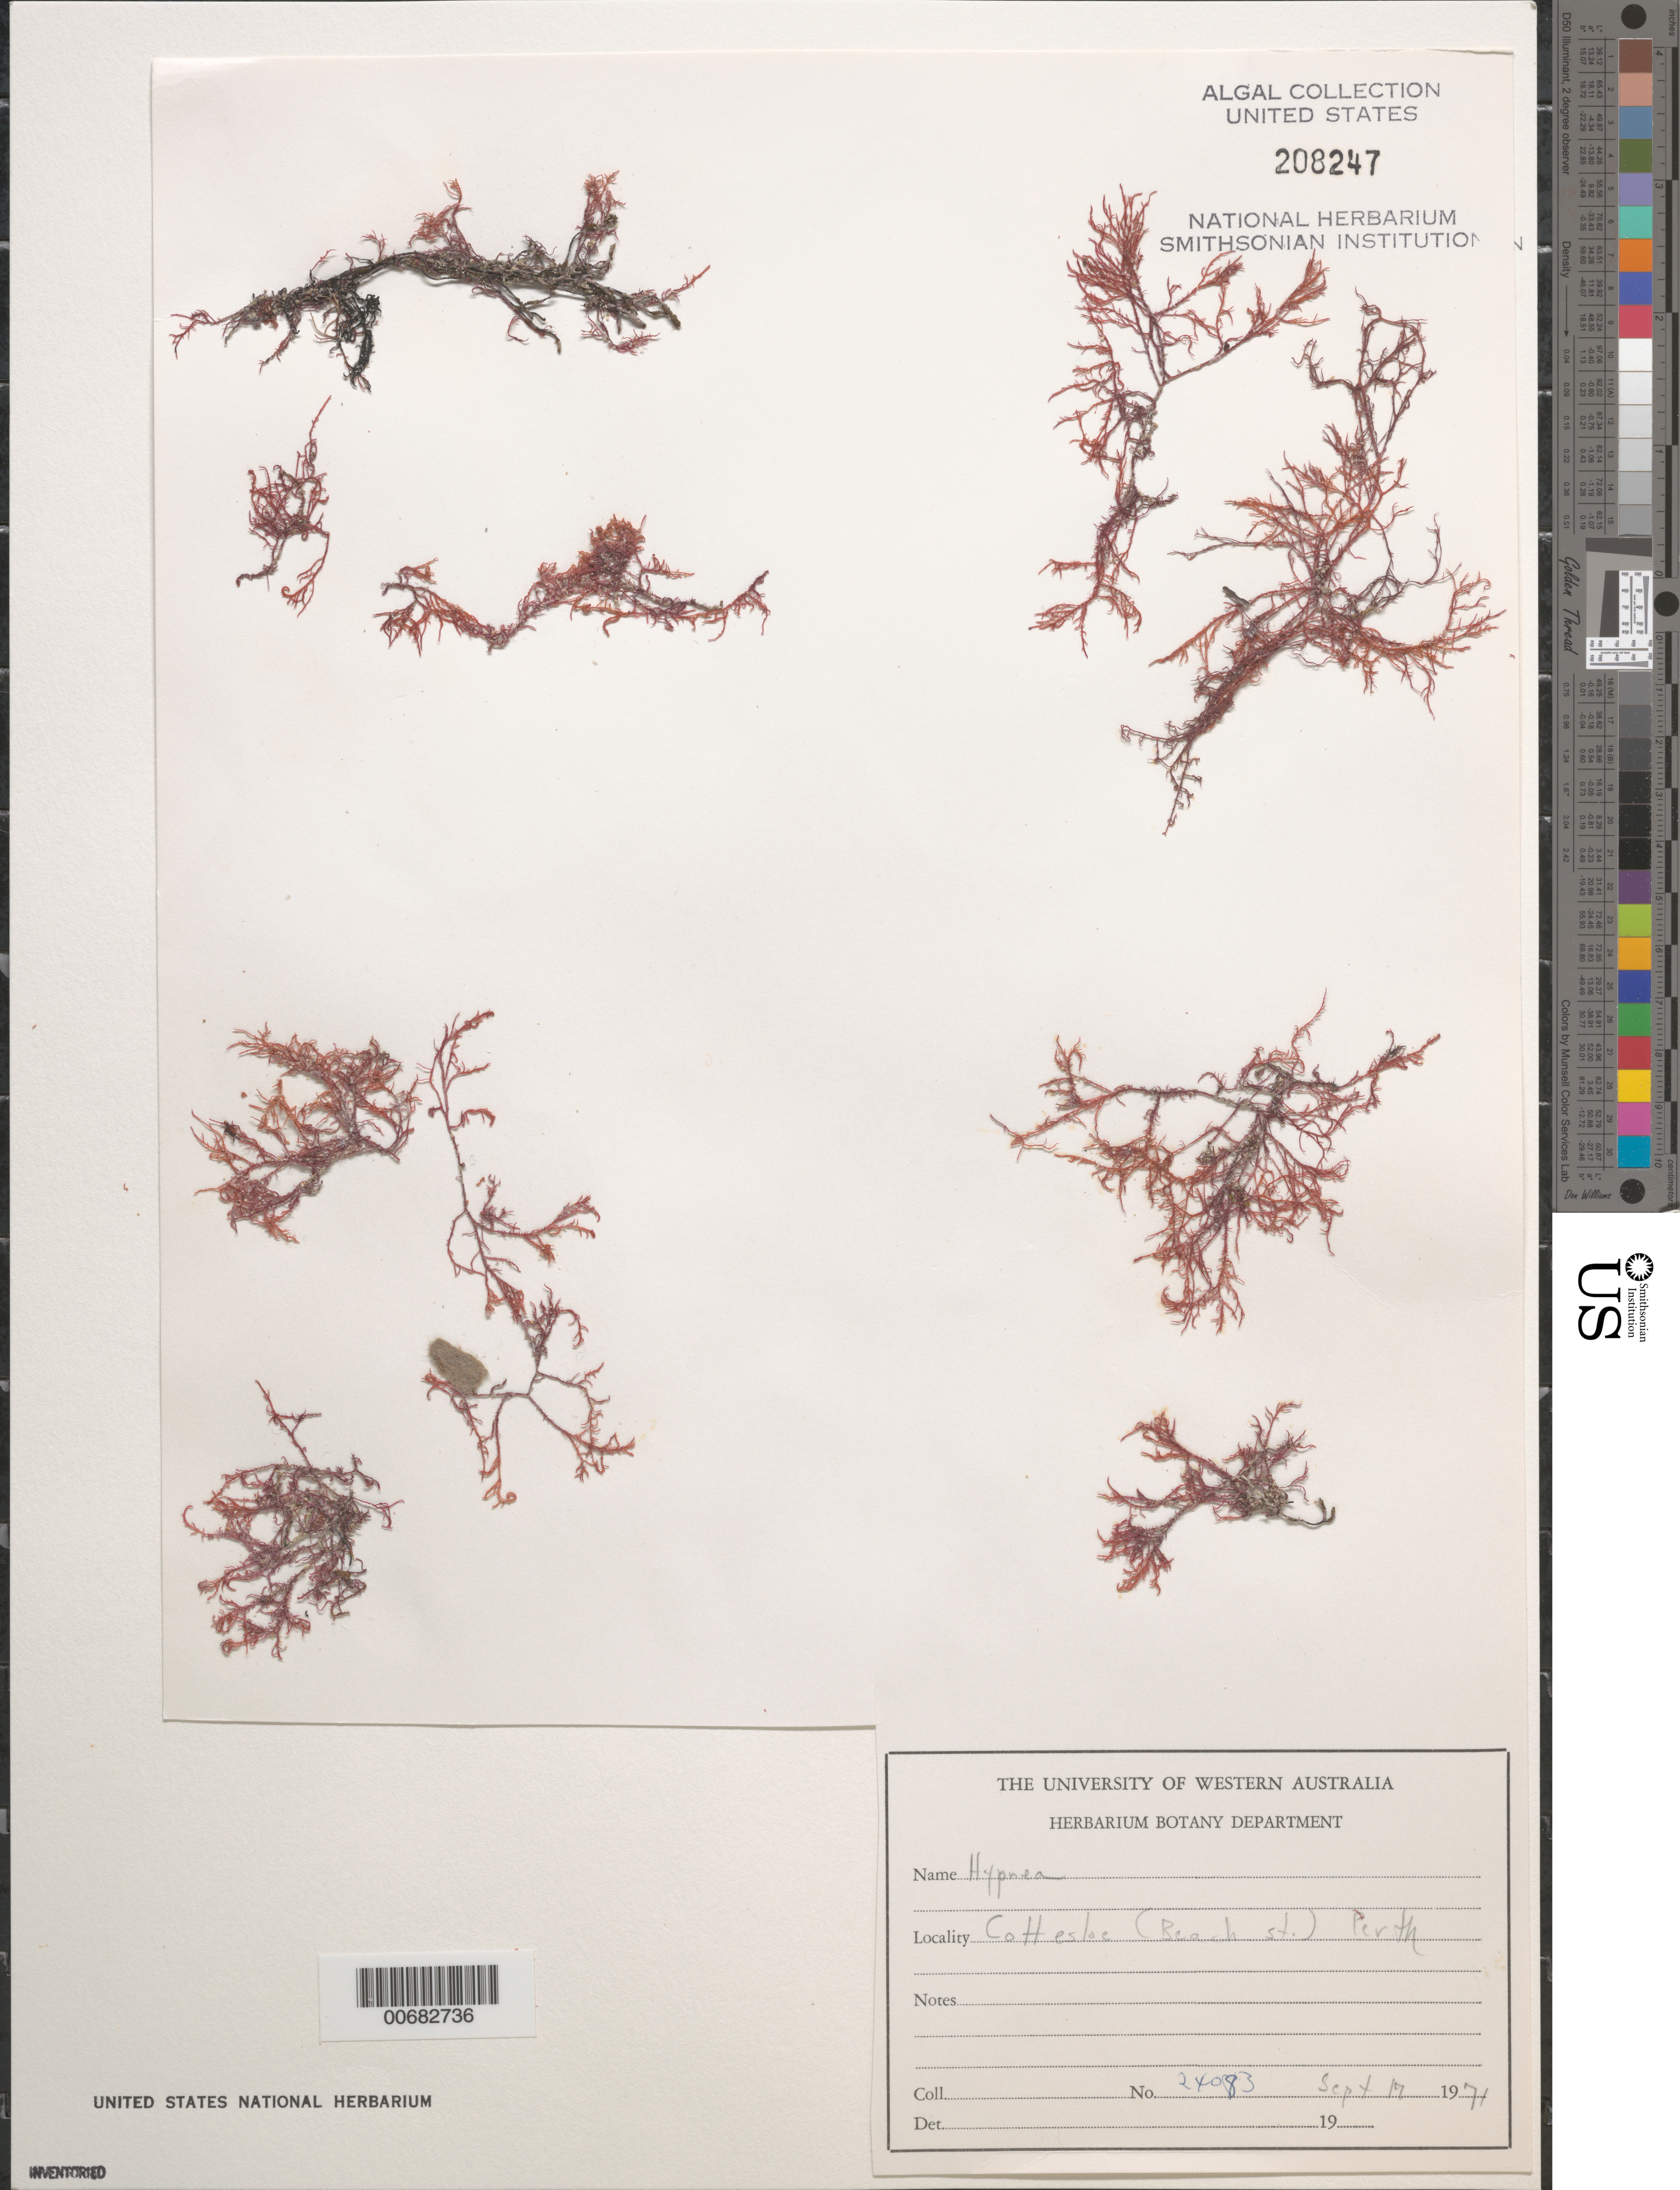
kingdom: Plantae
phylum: Rhodophyta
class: Florideophyceae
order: Gigartinales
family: Cystocloniaceae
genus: Hypnea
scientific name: Hypnea sp.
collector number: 24083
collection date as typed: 17 Sep 1971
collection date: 1971-09-17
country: Australia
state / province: Western Australia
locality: Beach Street, Cottesloe, Perth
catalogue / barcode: US 208247